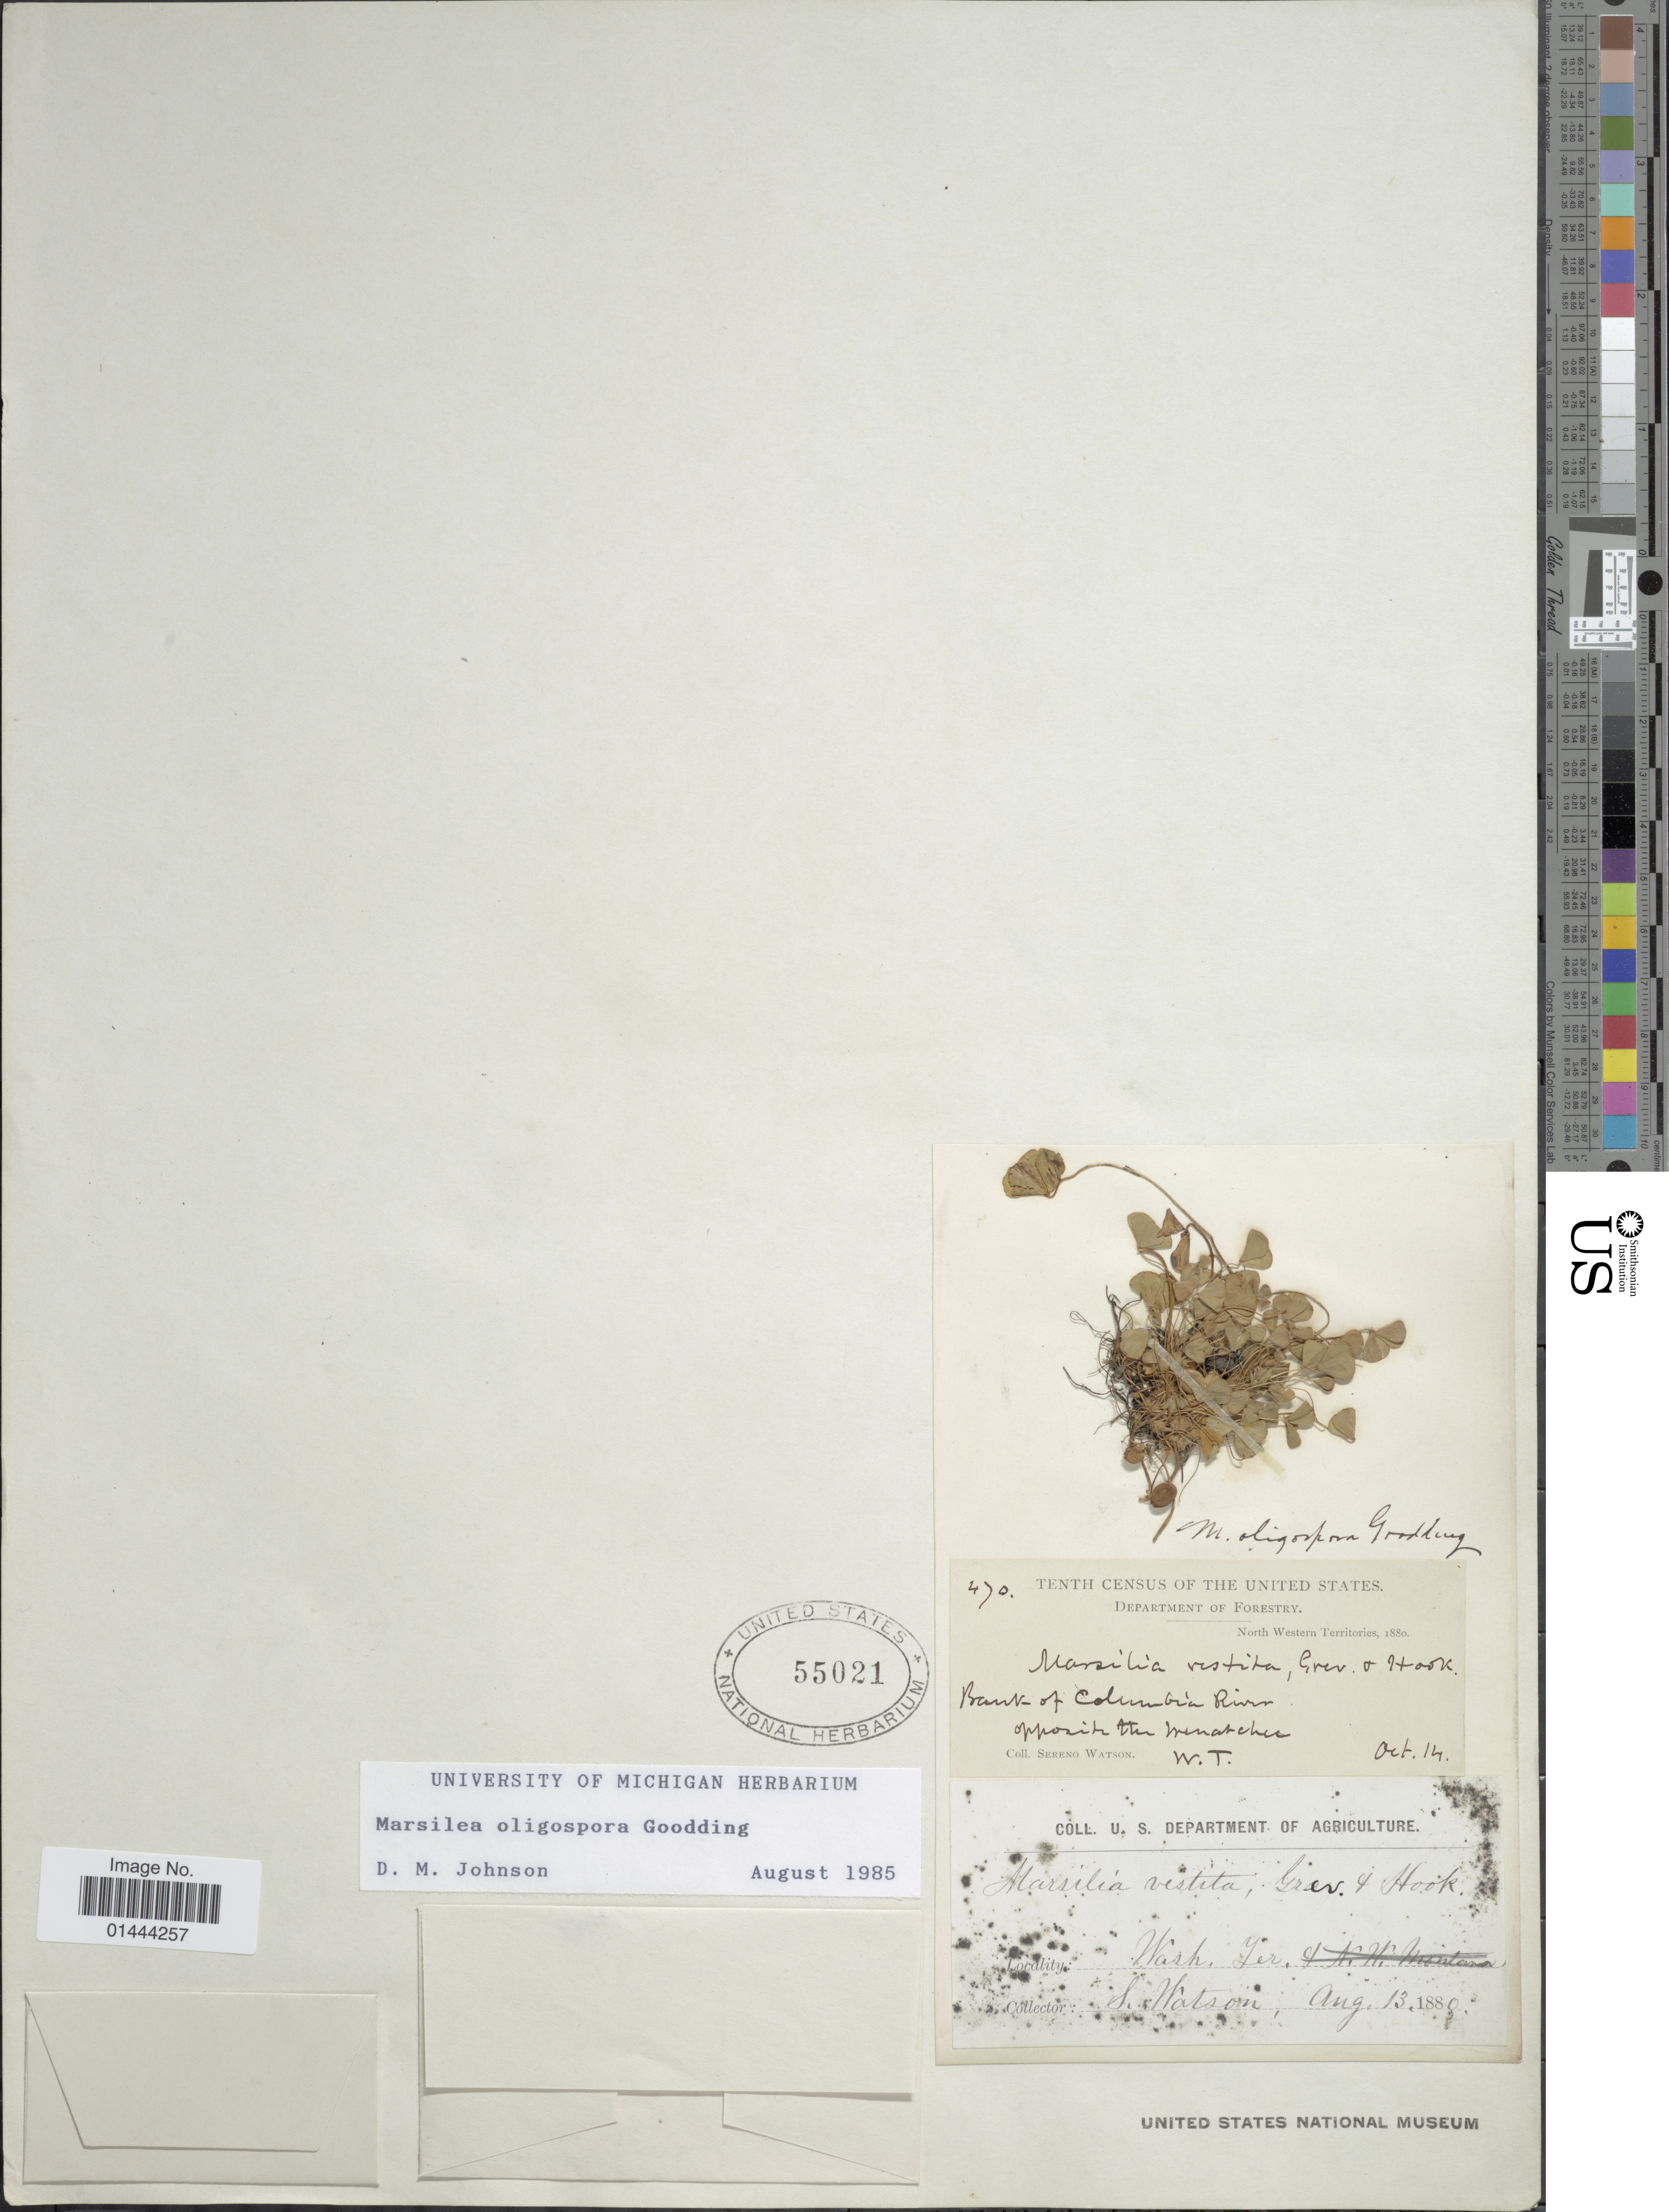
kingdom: Plantae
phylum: Tracheophyta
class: Polypodiopsida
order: Salviniales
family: Marsileaceae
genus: Marsilea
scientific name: Marsilea oligospora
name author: Goodd.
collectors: S. Watson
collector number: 470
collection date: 1880-08-13/1880-10-14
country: United States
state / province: Washington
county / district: Chelan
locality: Wash. Ter. department of Forestry, North Western Territories, bank of Columbia River, opposite the Wenatchee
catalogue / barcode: US 55021